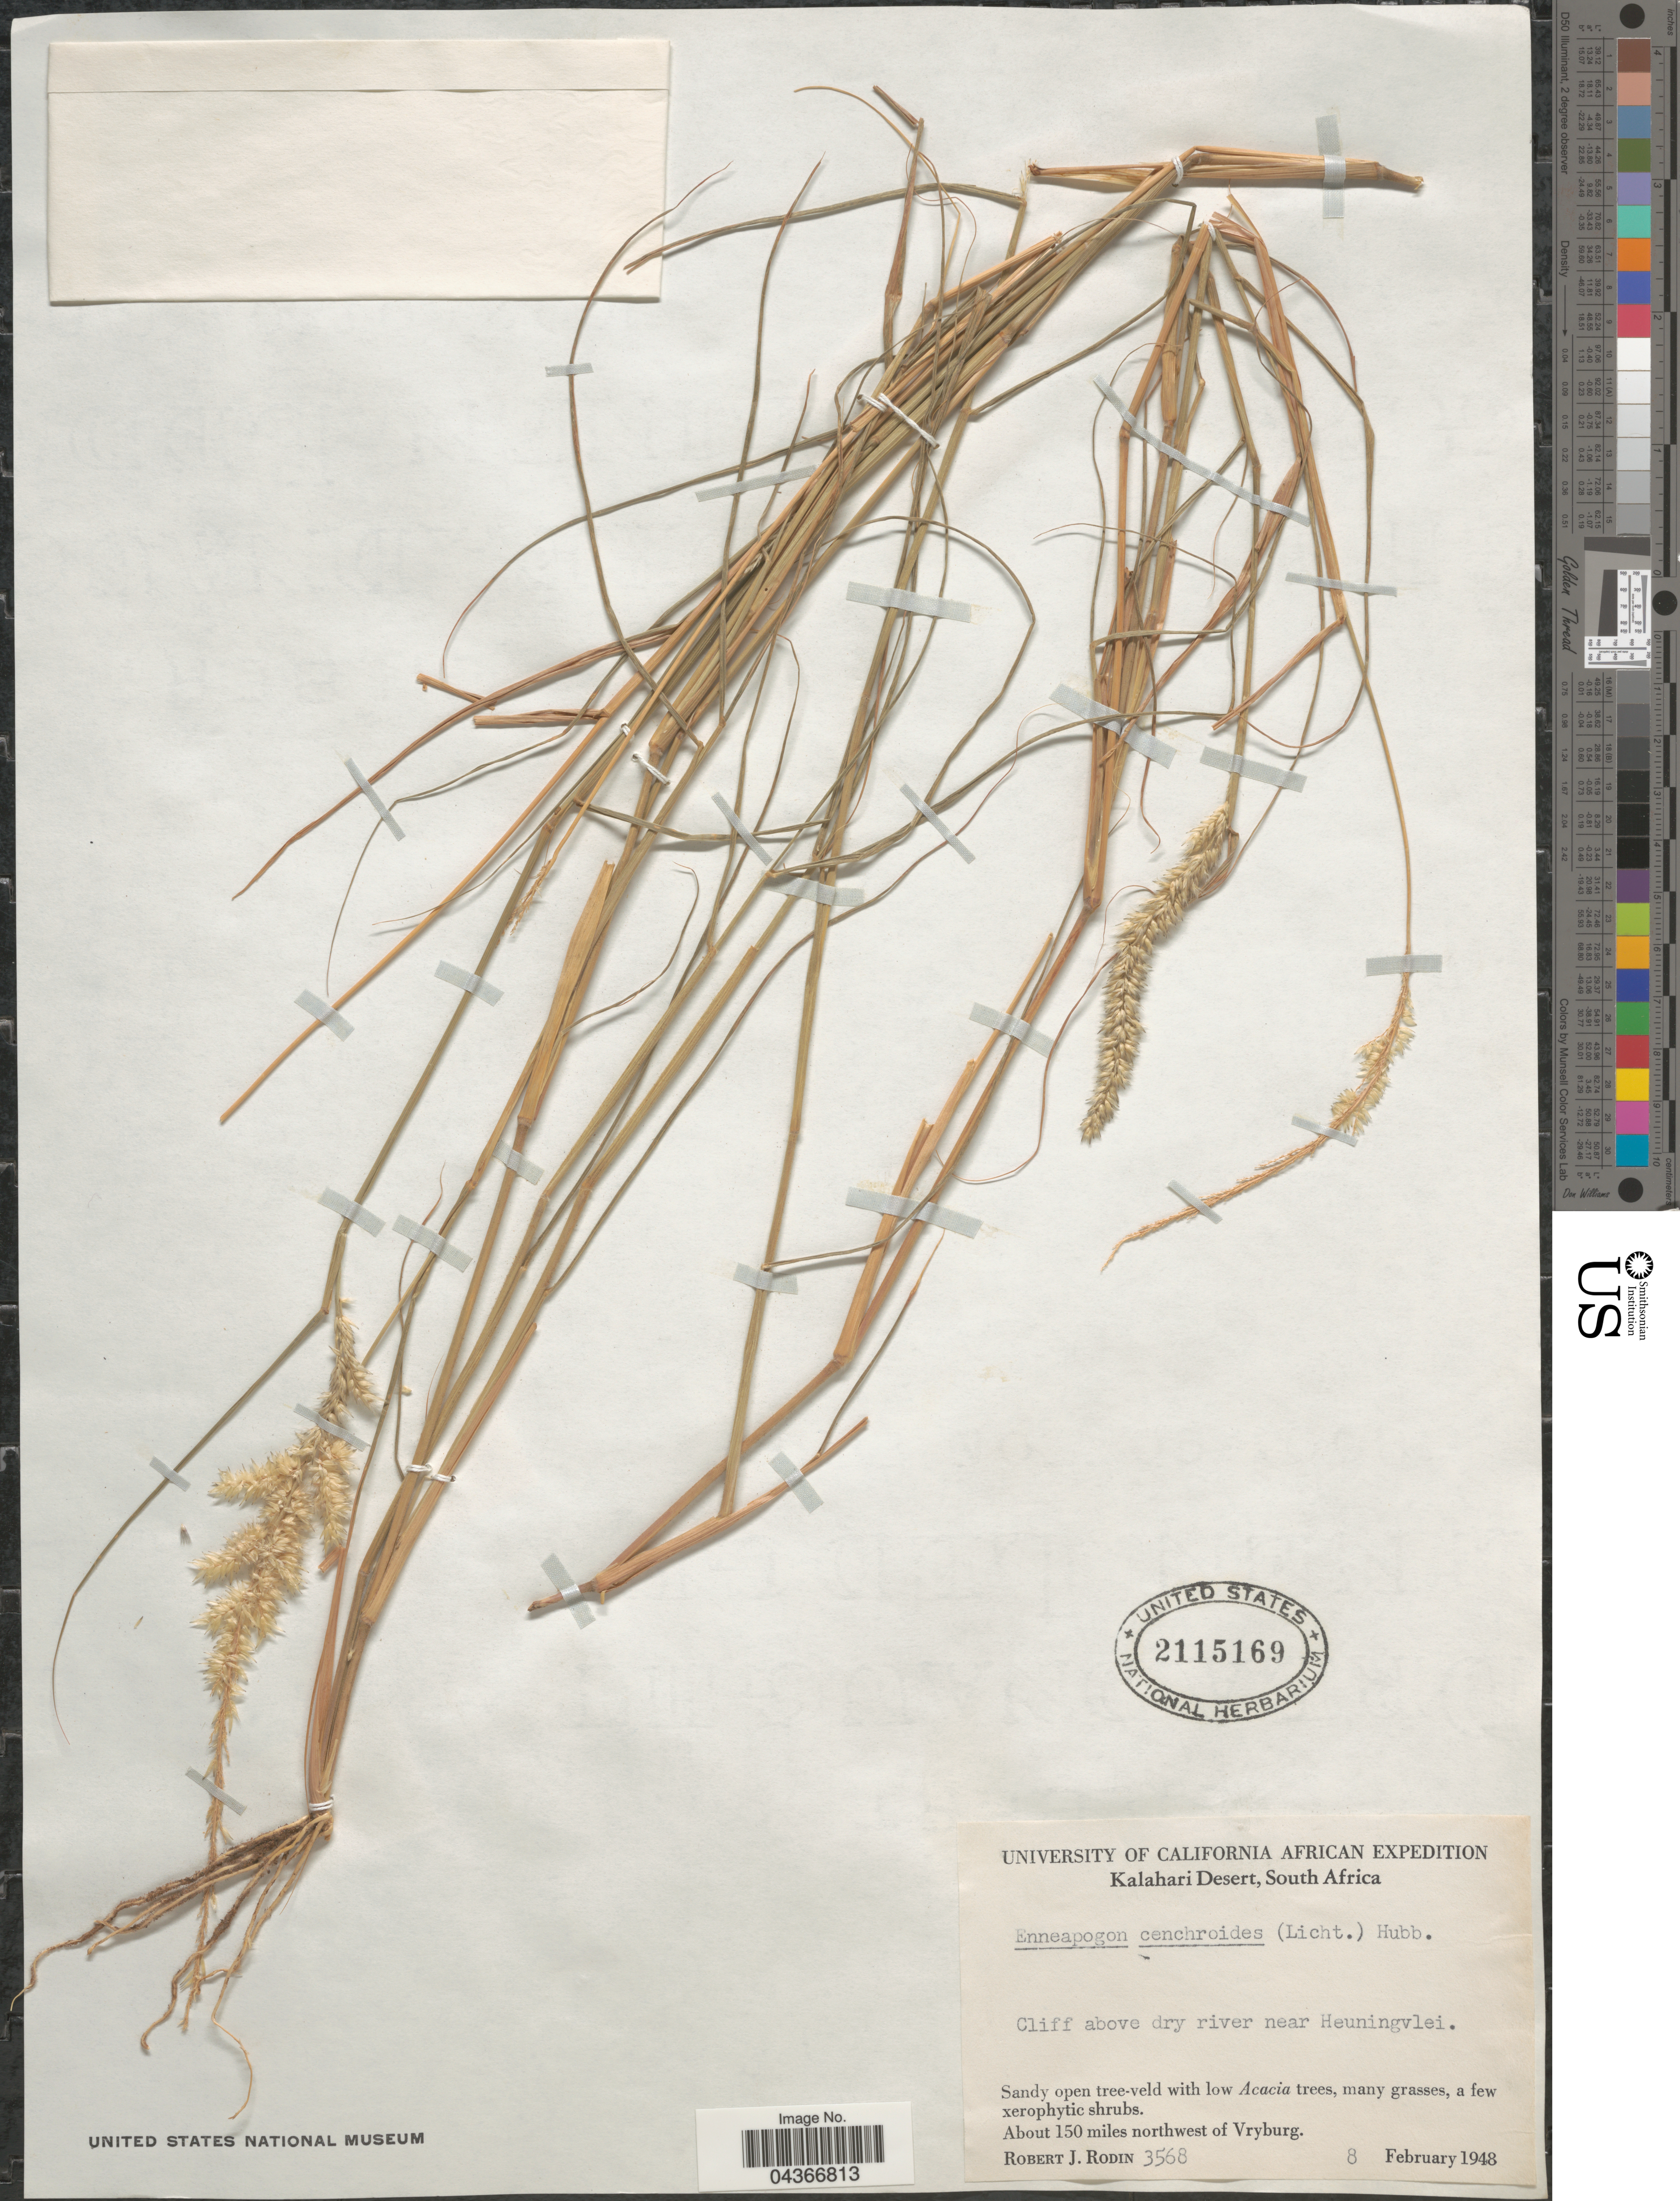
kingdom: Plantae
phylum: Tracheophyta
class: Liliopsida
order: Poales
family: Poaceae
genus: Enneapogon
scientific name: Enneapogon cenchroides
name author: (Licht. ex Roem. & Schult.) C.E. Hubb.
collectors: R. J. Rodin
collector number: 3568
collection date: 1948-02-08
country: South Africa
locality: University of California African Expedition. Kalahari Desert. Cliff above dry river near Heuningvlei. About 150 miles northwest of Vryburg.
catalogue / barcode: US 2115169